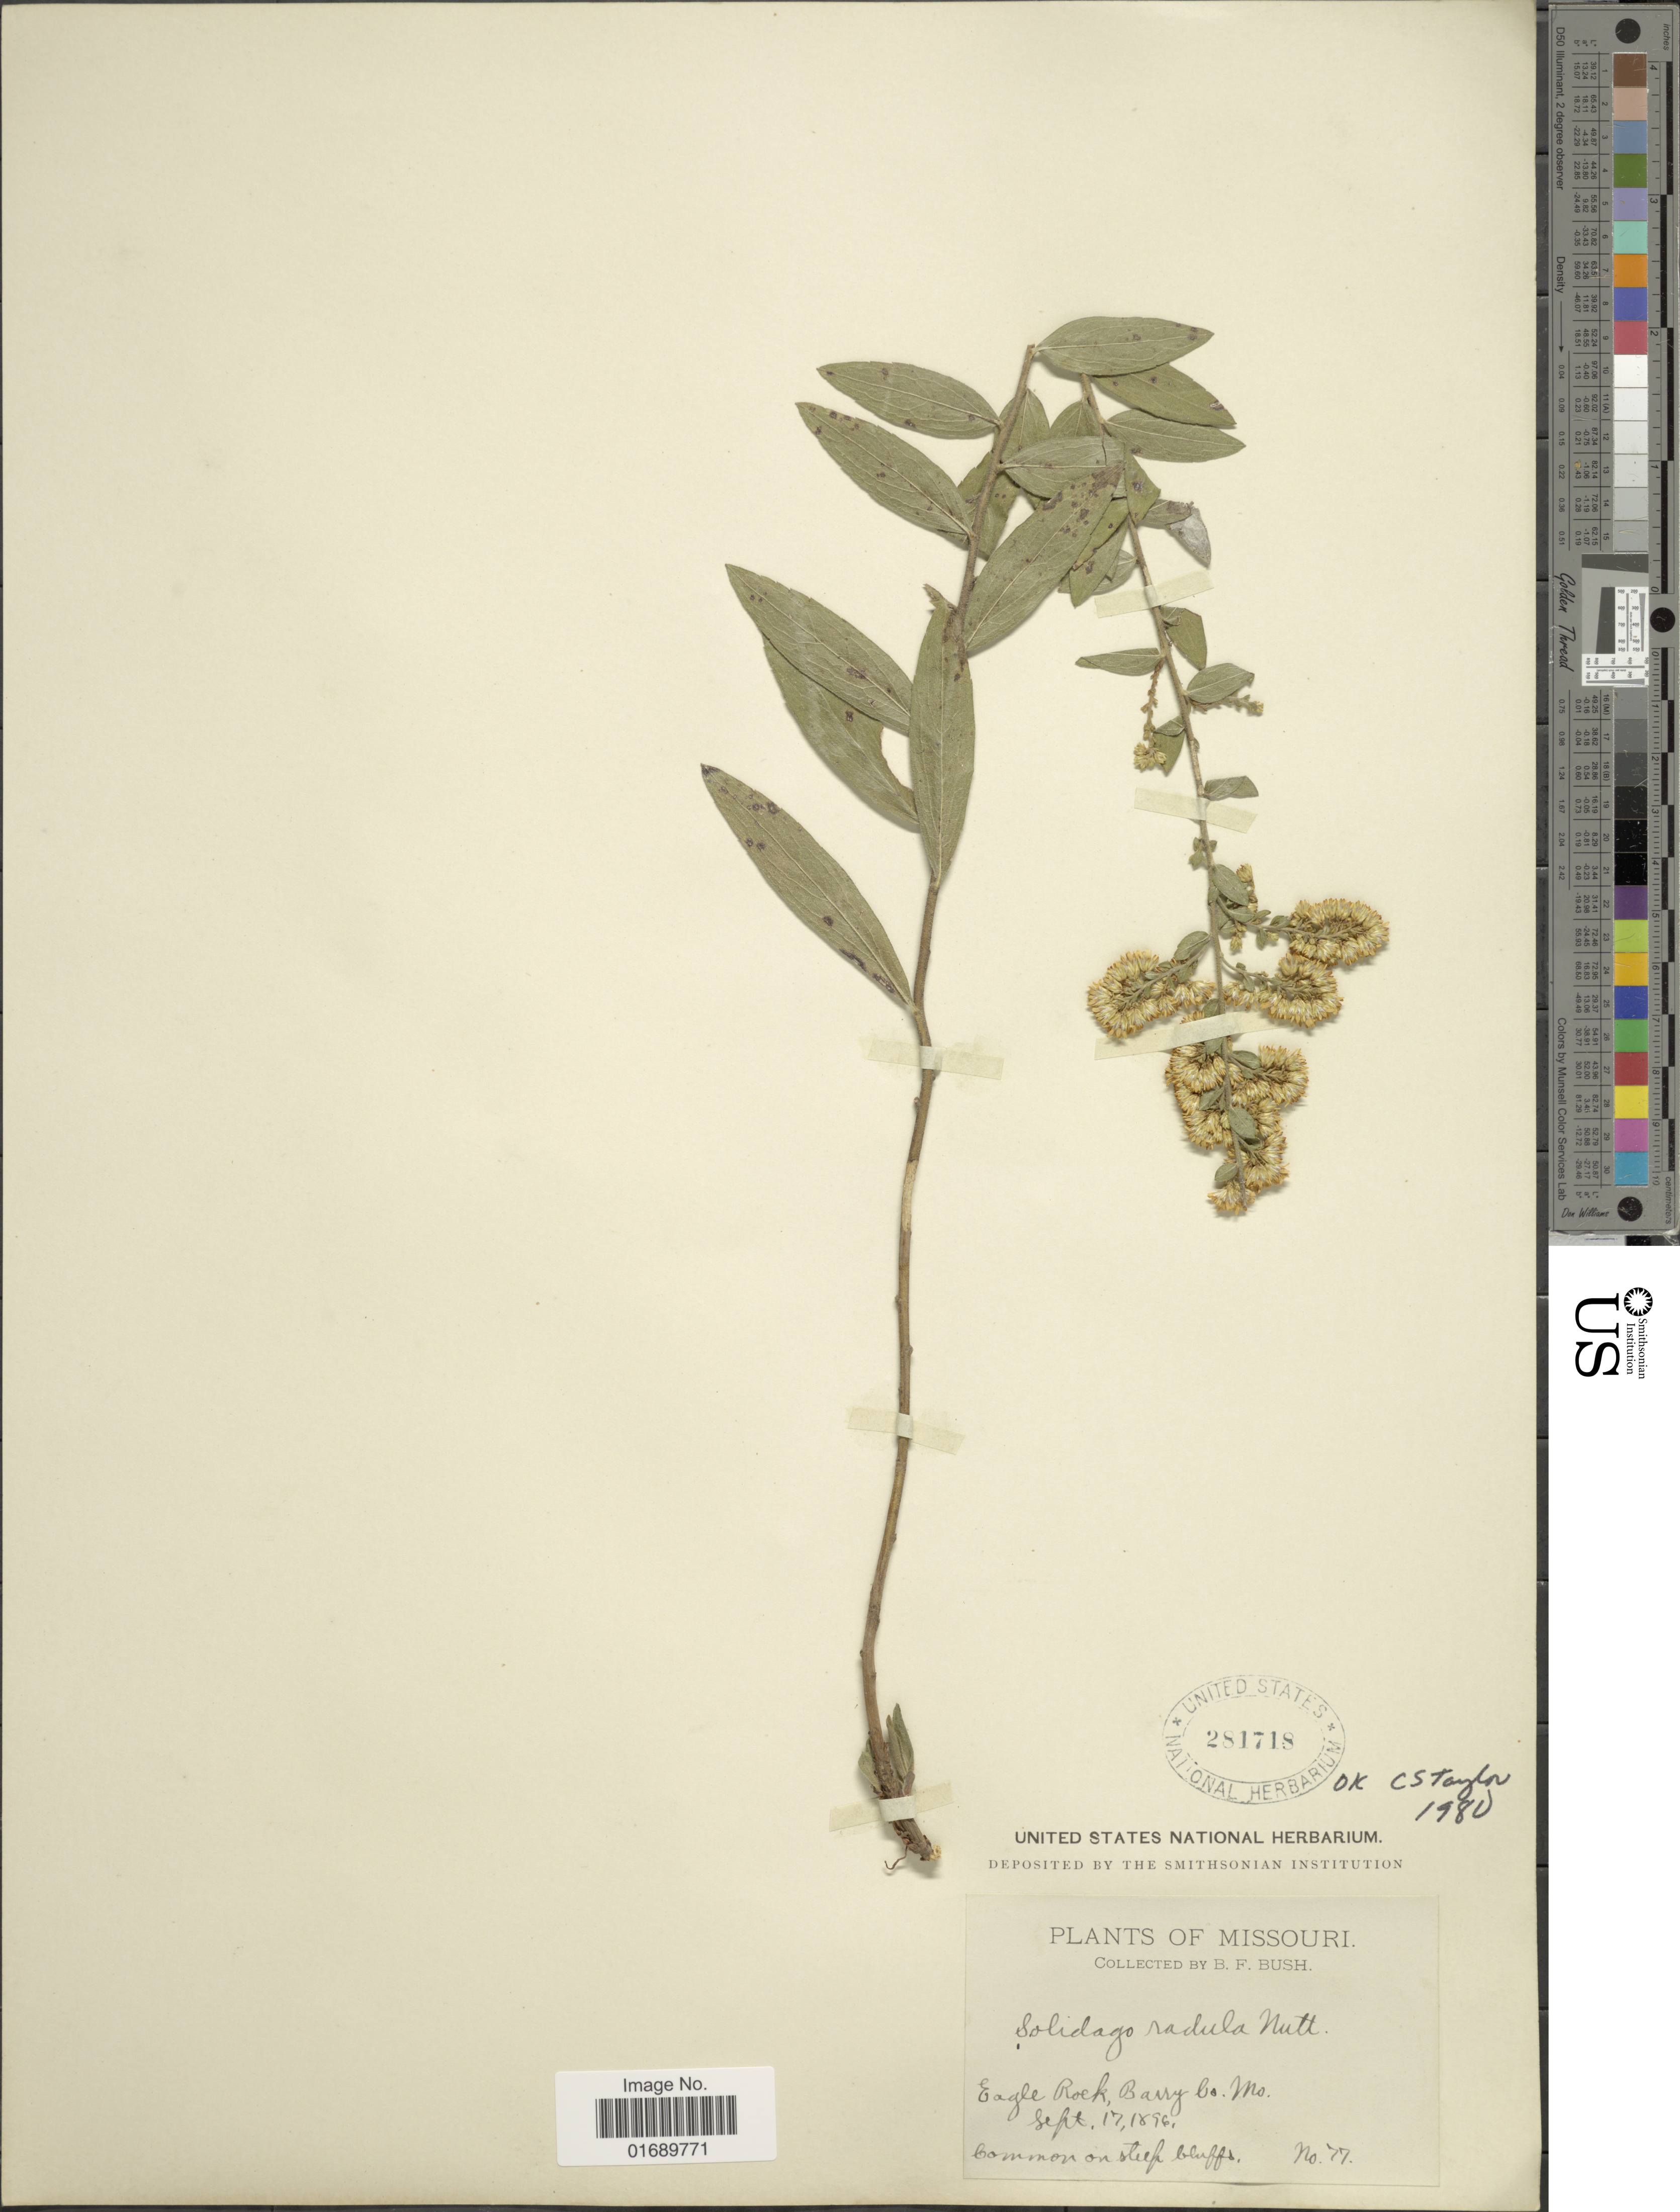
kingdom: Plantae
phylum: Tracheophyta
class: Magnoliopsida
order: Asterales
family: Asteraceae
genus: Solidago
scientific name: Solidago radula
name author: Nutt.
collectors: B. F. Bush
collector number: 77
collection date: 1896-09-17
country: United States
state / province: Missouri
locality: Eagle Rock, Barry Co. Mo. Common on steep bluffs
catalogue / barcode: US 281718